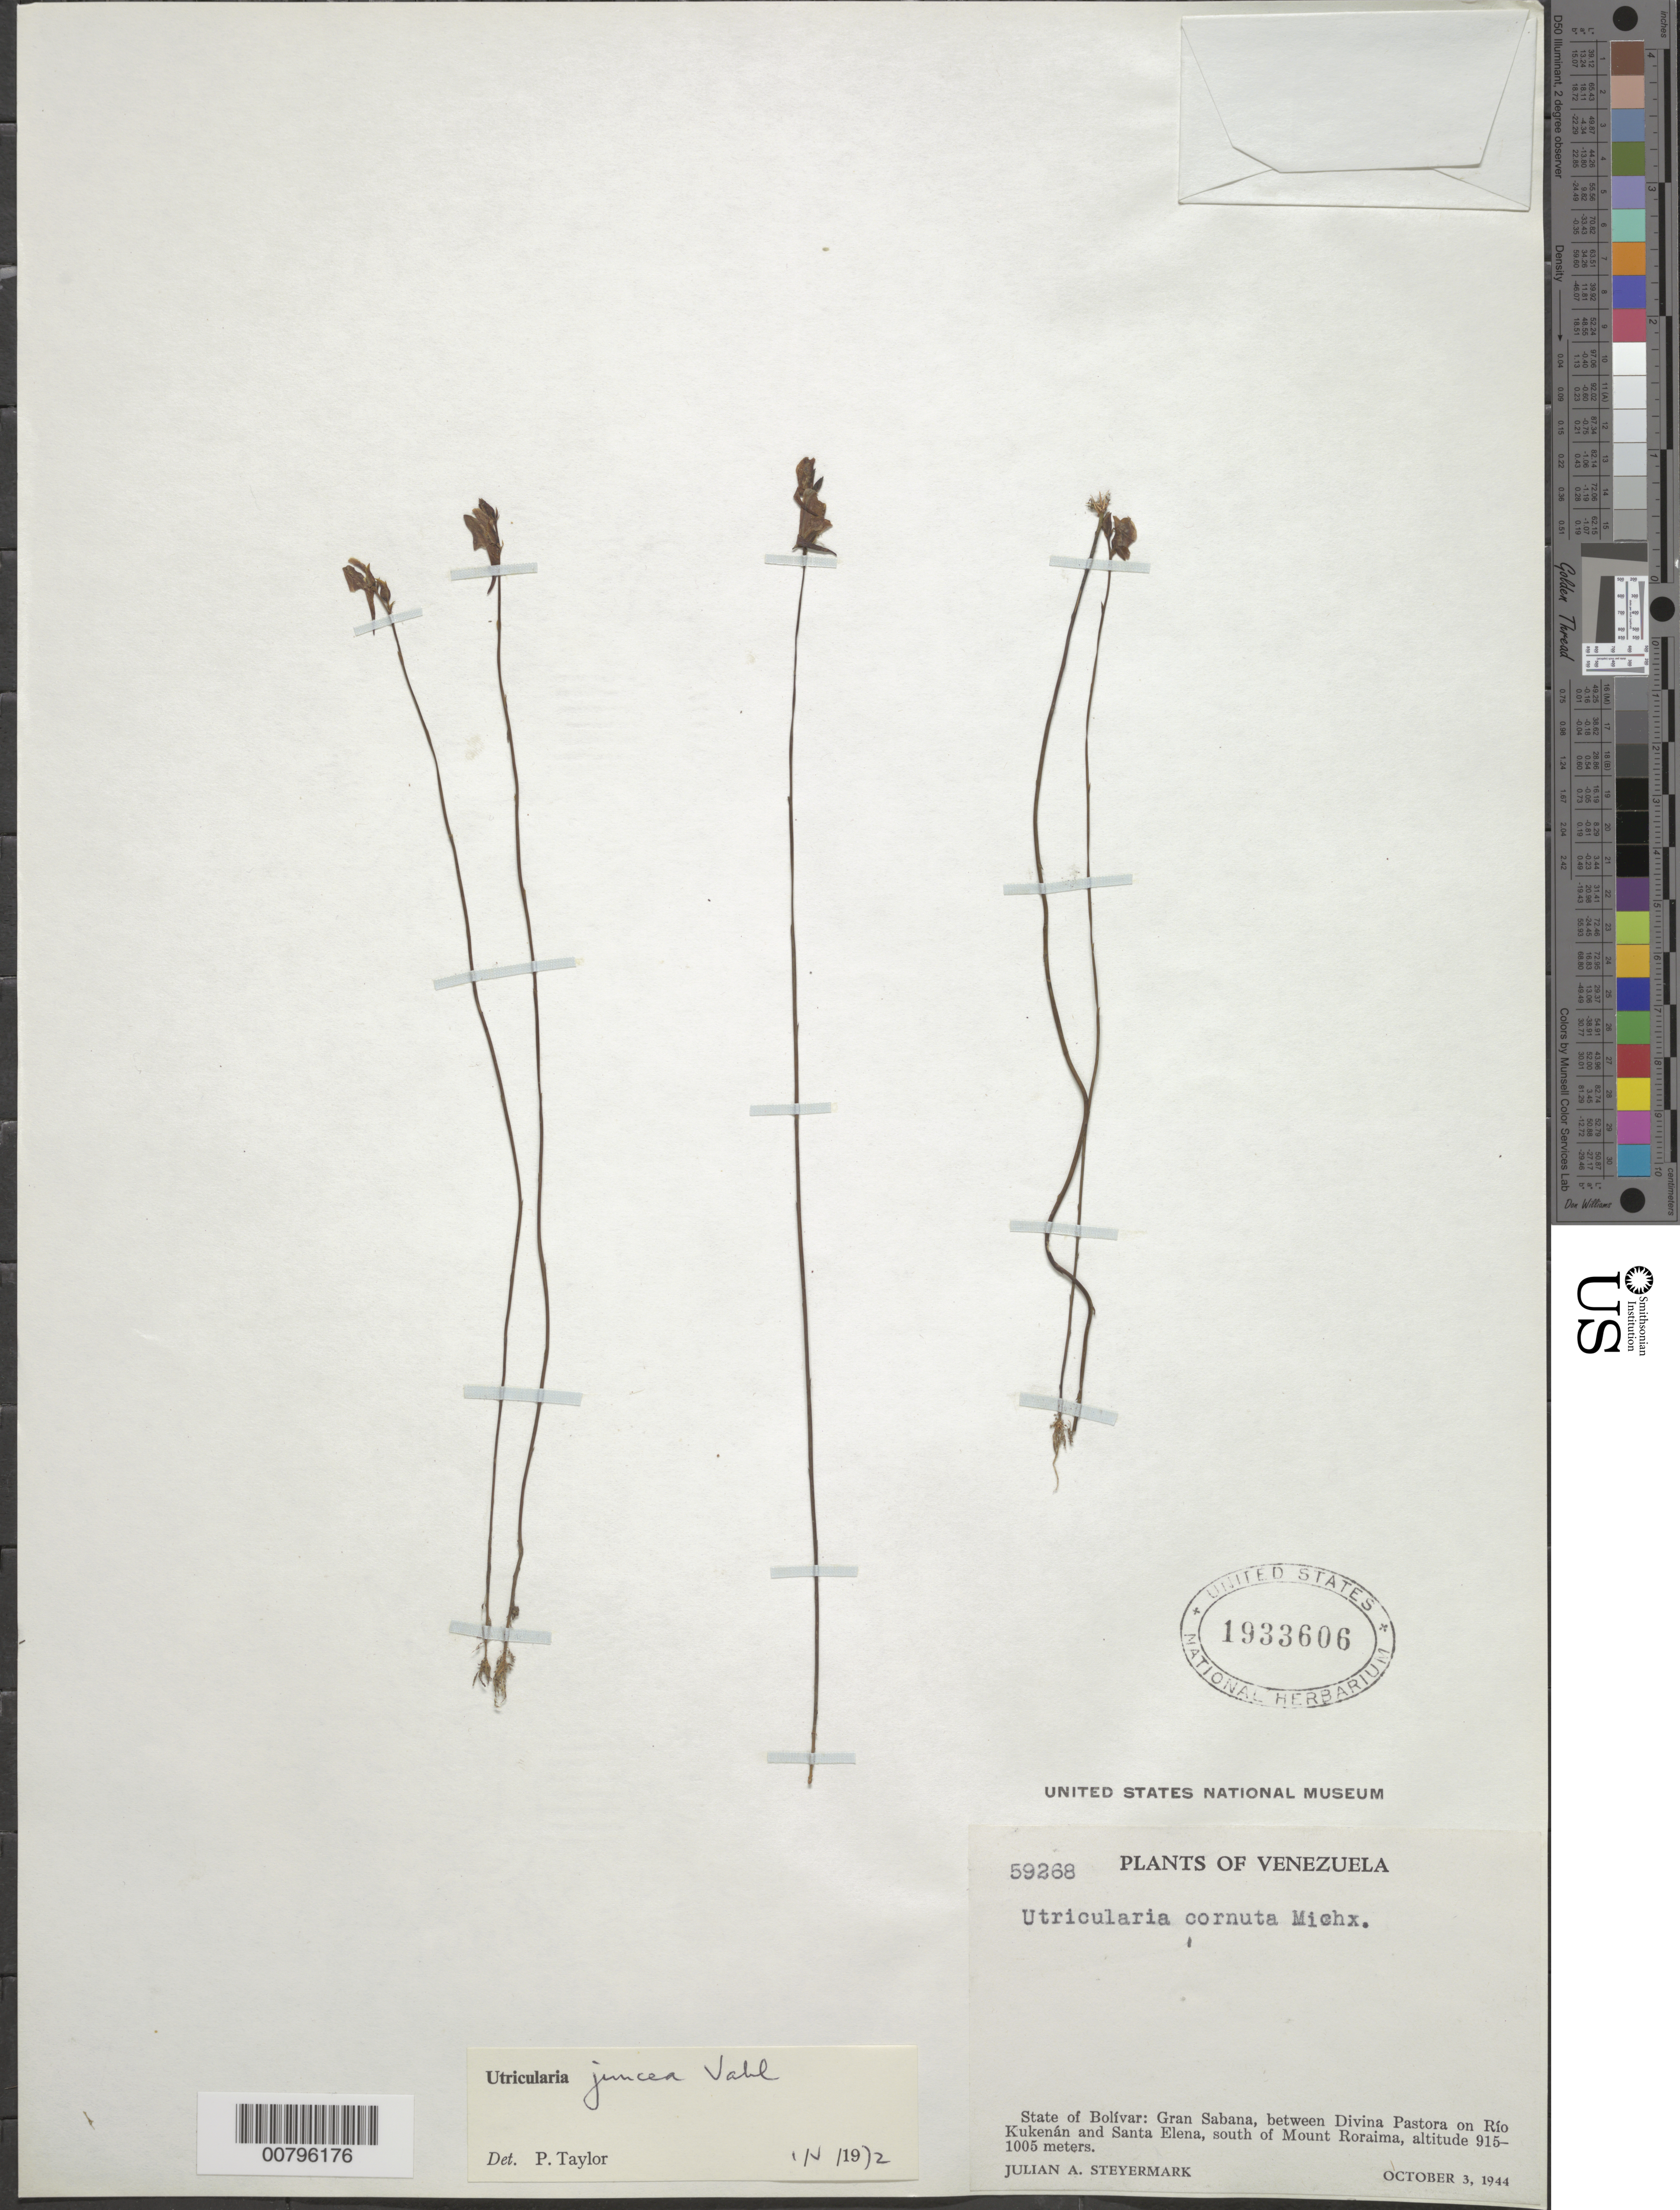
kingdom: Plantae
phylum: Tracheophyta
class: Magnoliopsida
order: Lamiales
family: Lentibulariaceae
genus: Utricularia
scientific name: Utricularia juncea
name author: Vahl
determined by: Taylor, P.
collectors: J. Steyermark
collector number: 59268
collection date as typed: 3-Oct-44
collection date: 1944-10-03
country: Venezuela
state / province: Bolívar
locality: Gran Sabana, between waterfall at Rué-merú (trib of Río Kukenán) and Divina Pastora on Río Kukenán, north of Santa Elena, south of Mount Roraima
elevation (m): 915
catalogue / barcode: US 1933606